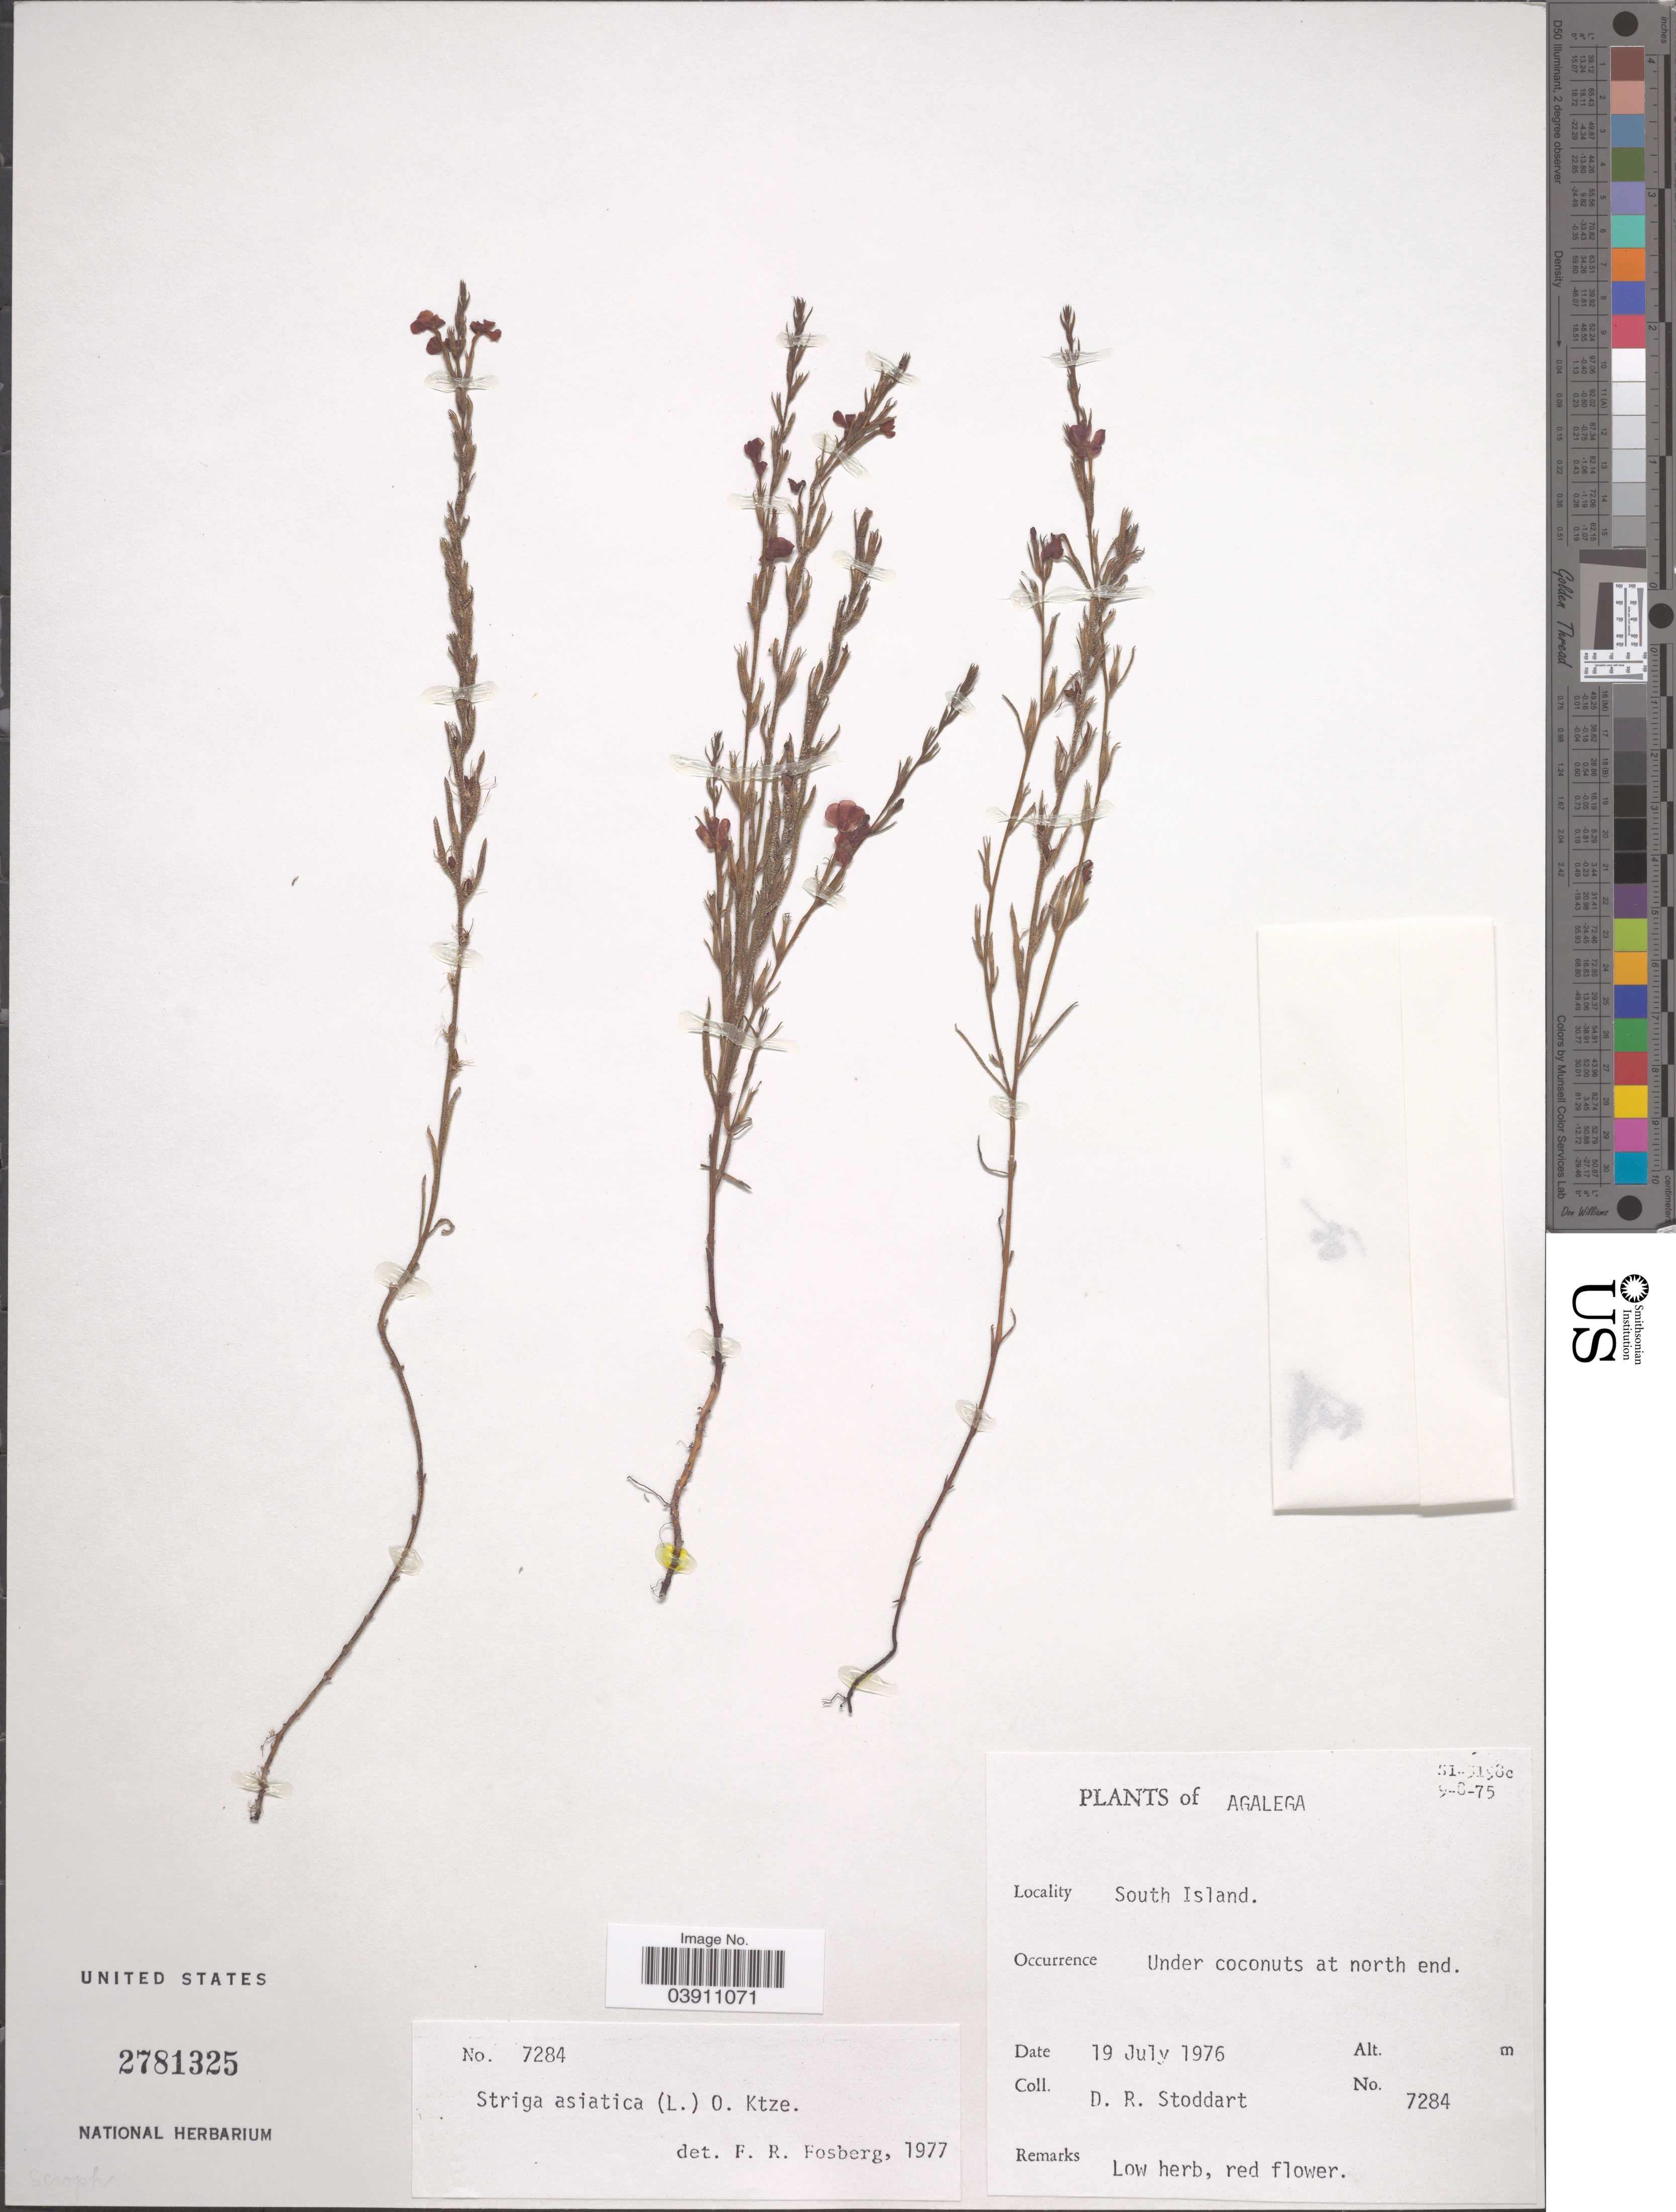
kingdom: Plantae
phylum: Tracheophyta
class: Magnoliopsida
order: Lamiales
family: Orobanchaceae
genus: Striga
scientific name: Striga asiatica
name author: (L.) Kuntze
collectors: D. R. Stoddart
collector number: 7284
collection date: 1976-07-19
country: Mauritius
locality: Agalega. South Island. Under coconuts at north end.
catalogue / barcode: US 2781325